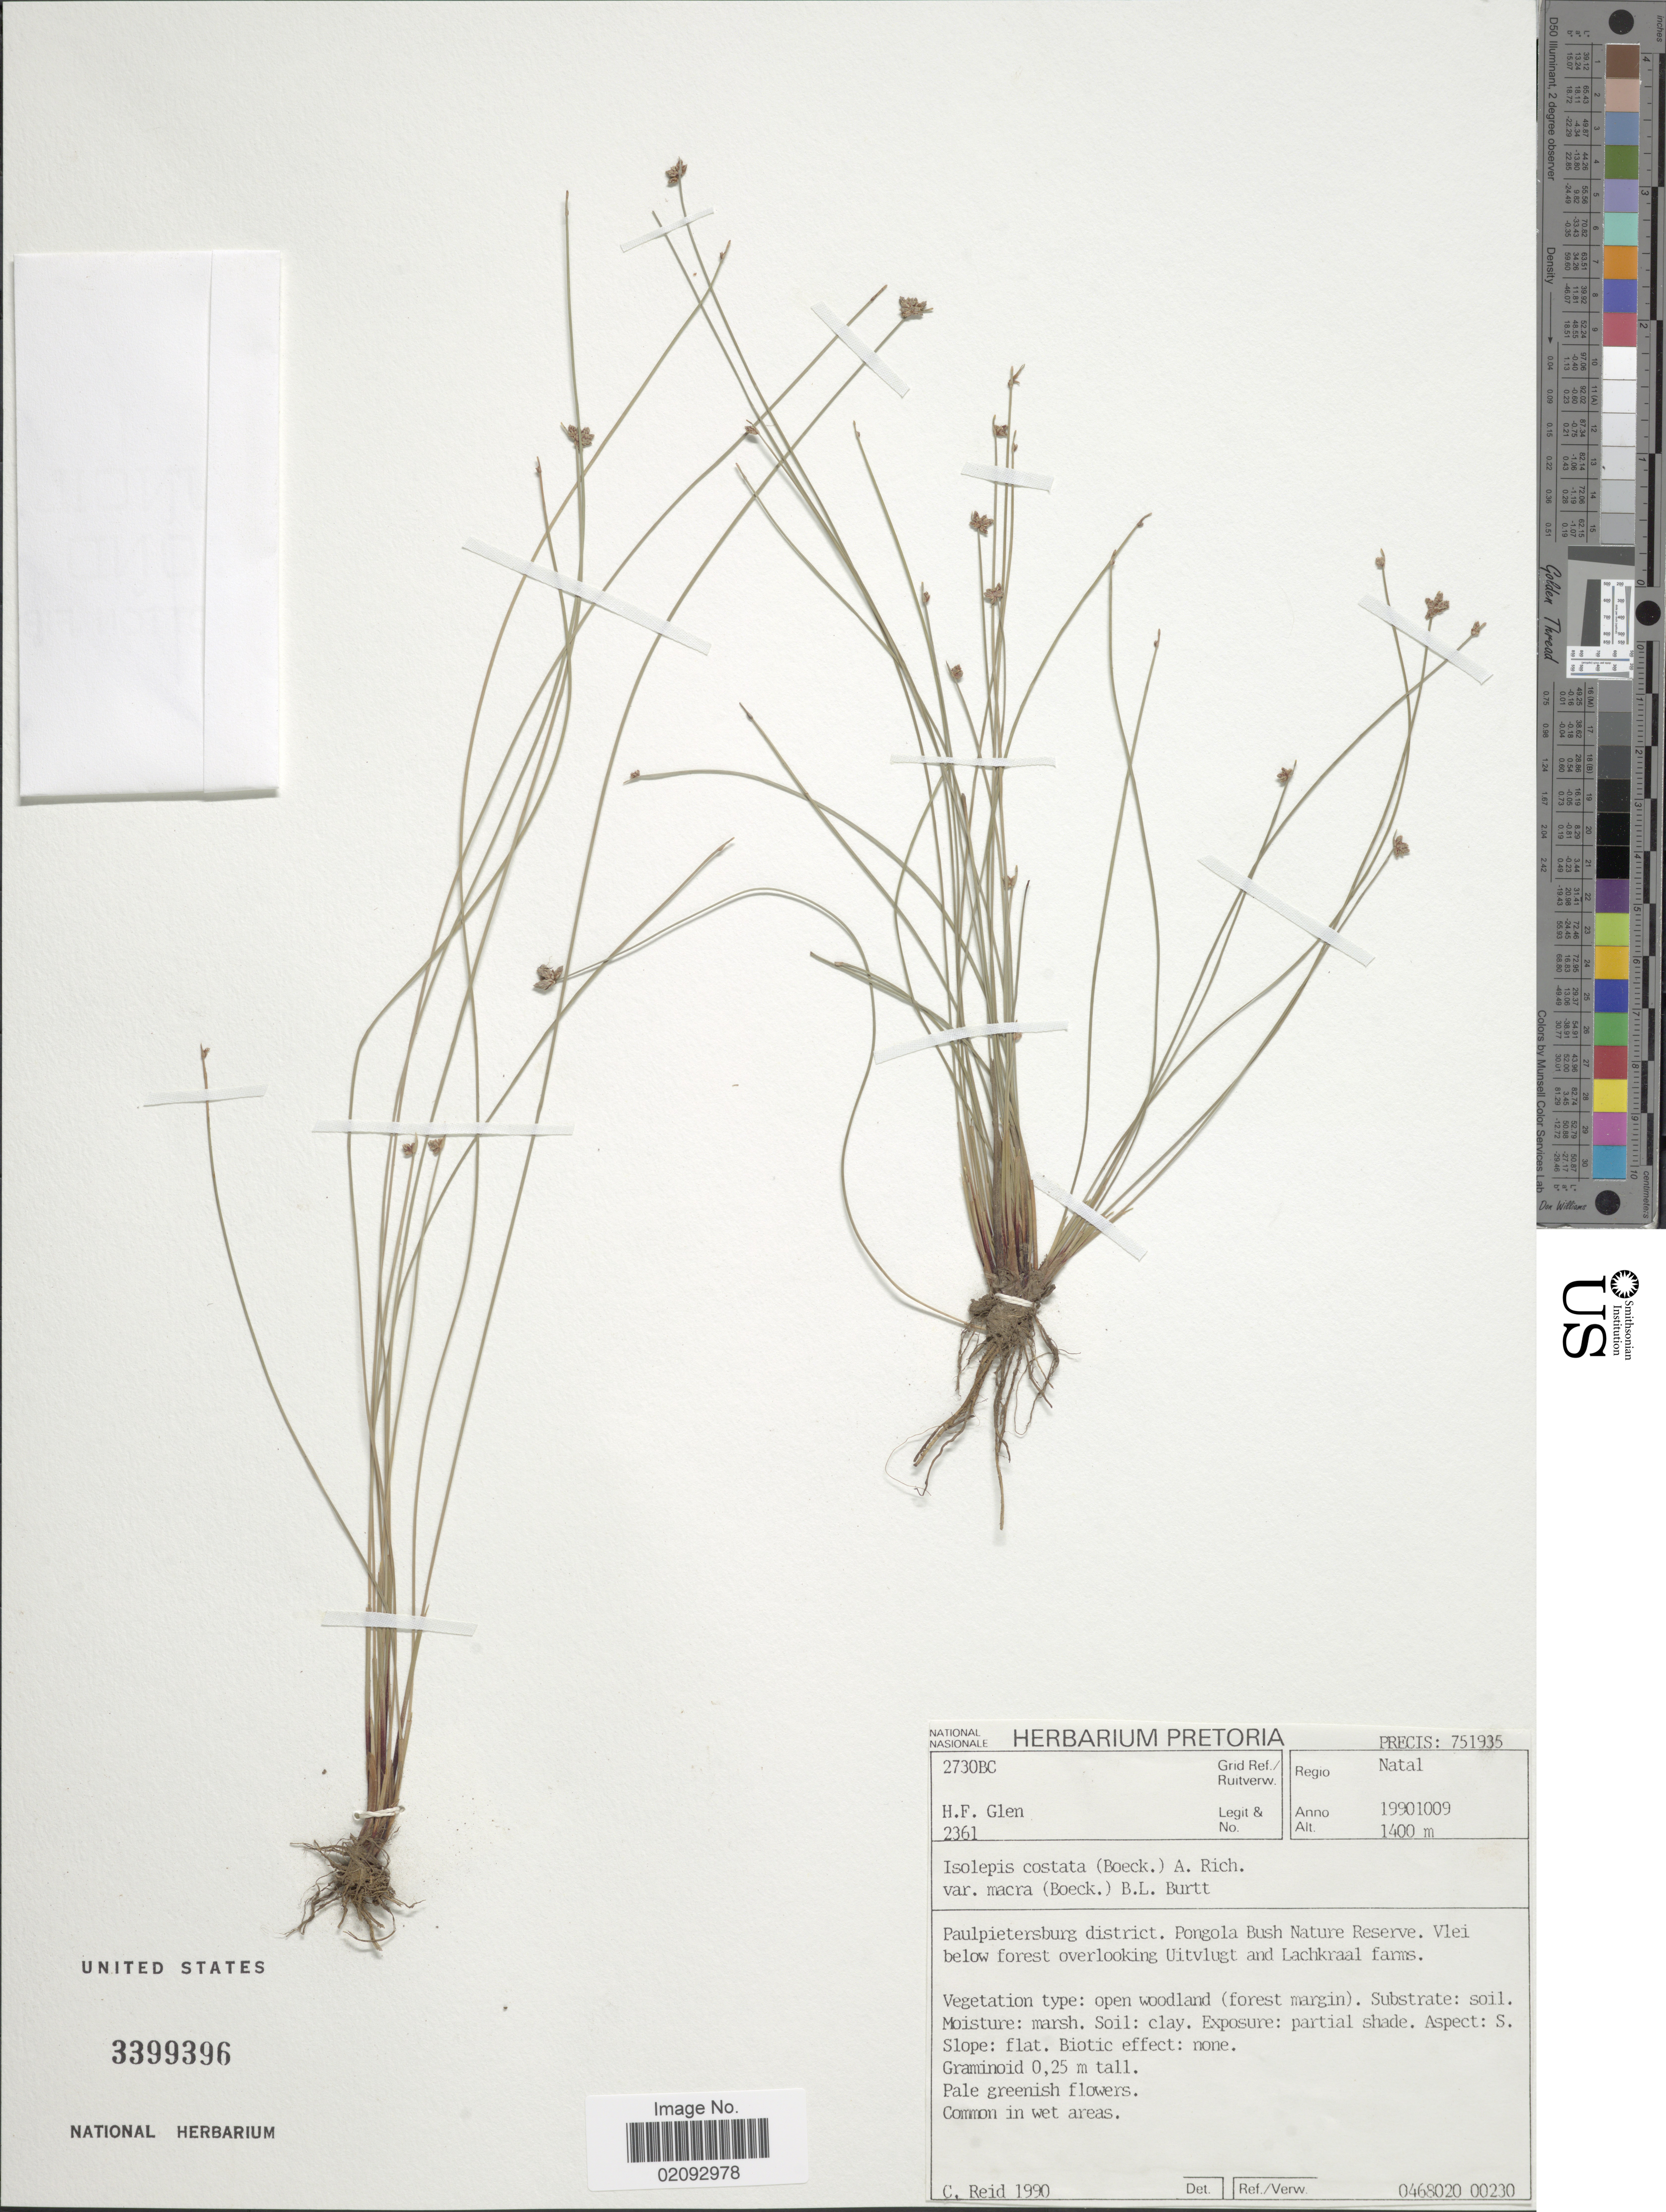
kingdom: Plantae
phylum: Tracheophyta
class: Liliopsida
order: Poales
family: Cyperaceae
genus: Isolepis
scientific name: Isolepis costata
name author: Hochst. ex A. Rich.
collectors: H. F. Glen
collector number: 2361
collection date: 1990-10-09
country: South Africa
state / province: KwaZulu-Natal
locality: Regio Natal, Paulpietersburg district. Pongola Bush Nature Reserve. Vlei below forest overlooking Uitvlugt and Lachkraal farms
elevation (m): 1400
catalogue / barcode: US 3399396